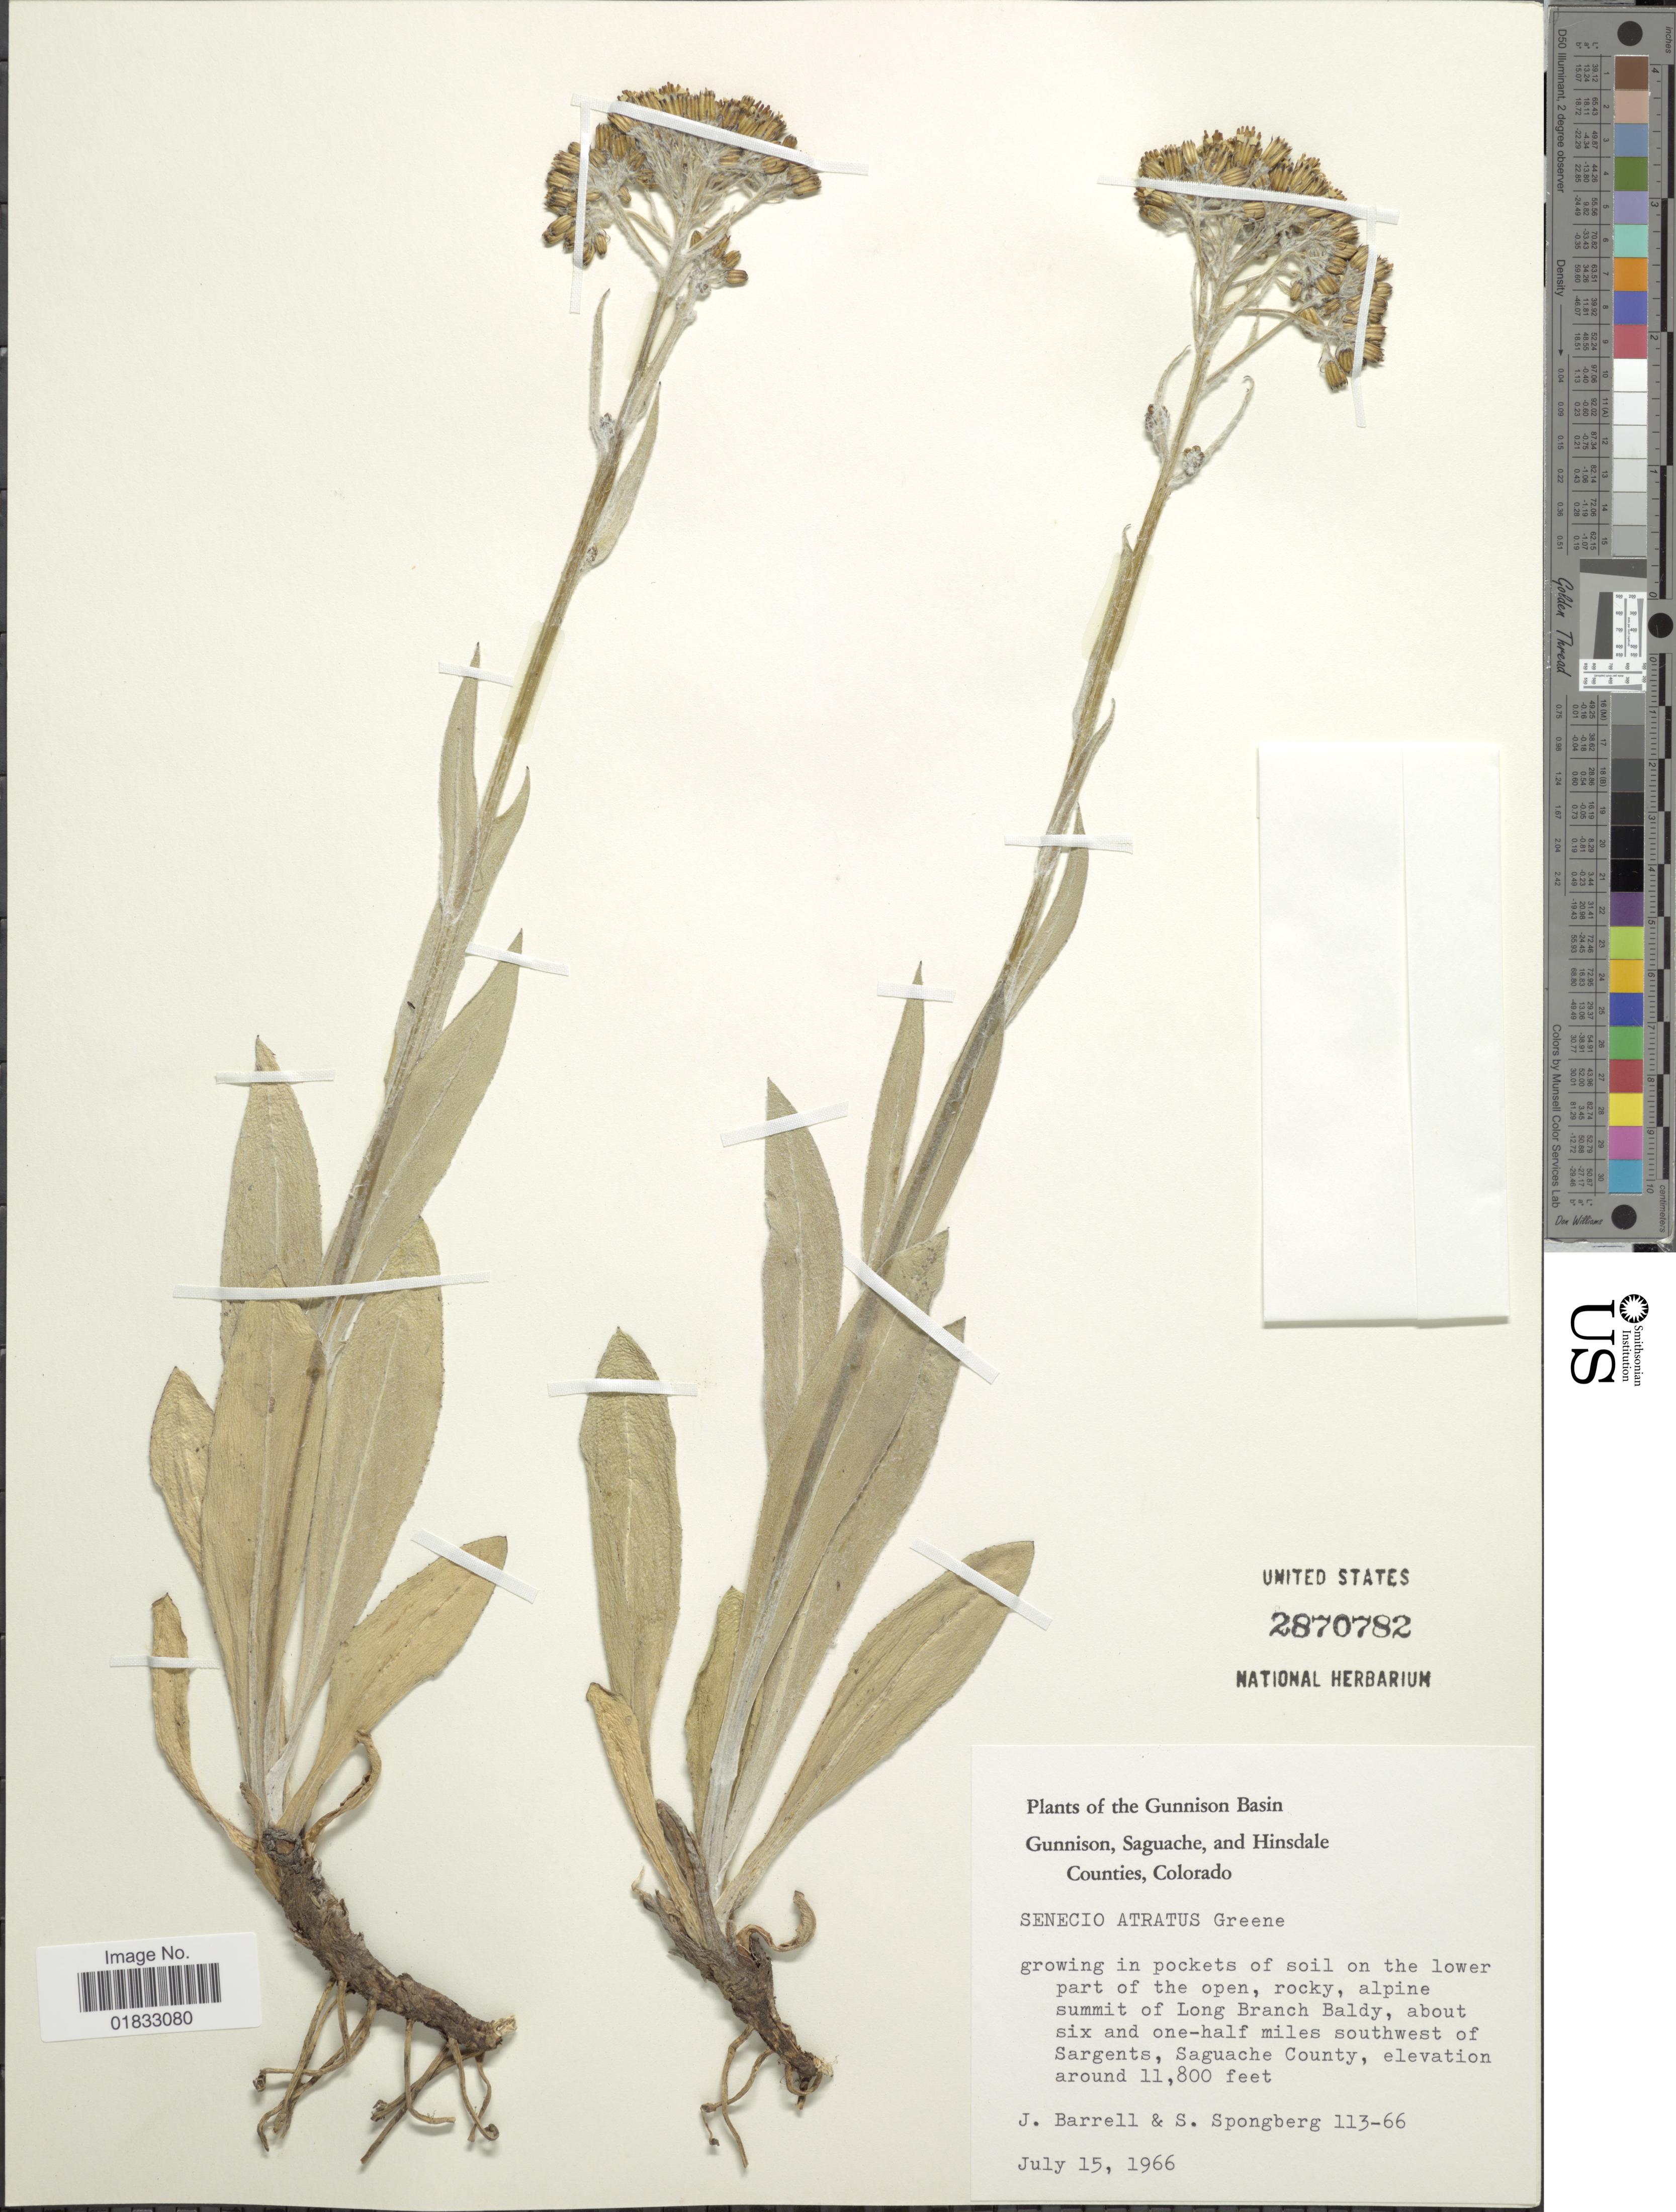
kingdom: Plantae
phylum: Tracheophyta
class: Magnoliopsida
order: Asterales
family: Asteraceae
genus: Senecio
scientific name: Senecio atratus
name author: Greene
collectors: J. Barrell & S. A.Spongberg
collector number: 113-66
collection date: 1966-07-15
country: United States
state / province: Colorado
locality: Gunnison, Saguache, and Hinsdale Counties, alpine summit of Long Branch Baldy, about six and one-half miles southwest of Sargents, Saguache County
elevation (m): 3597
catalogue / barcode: US 2870782